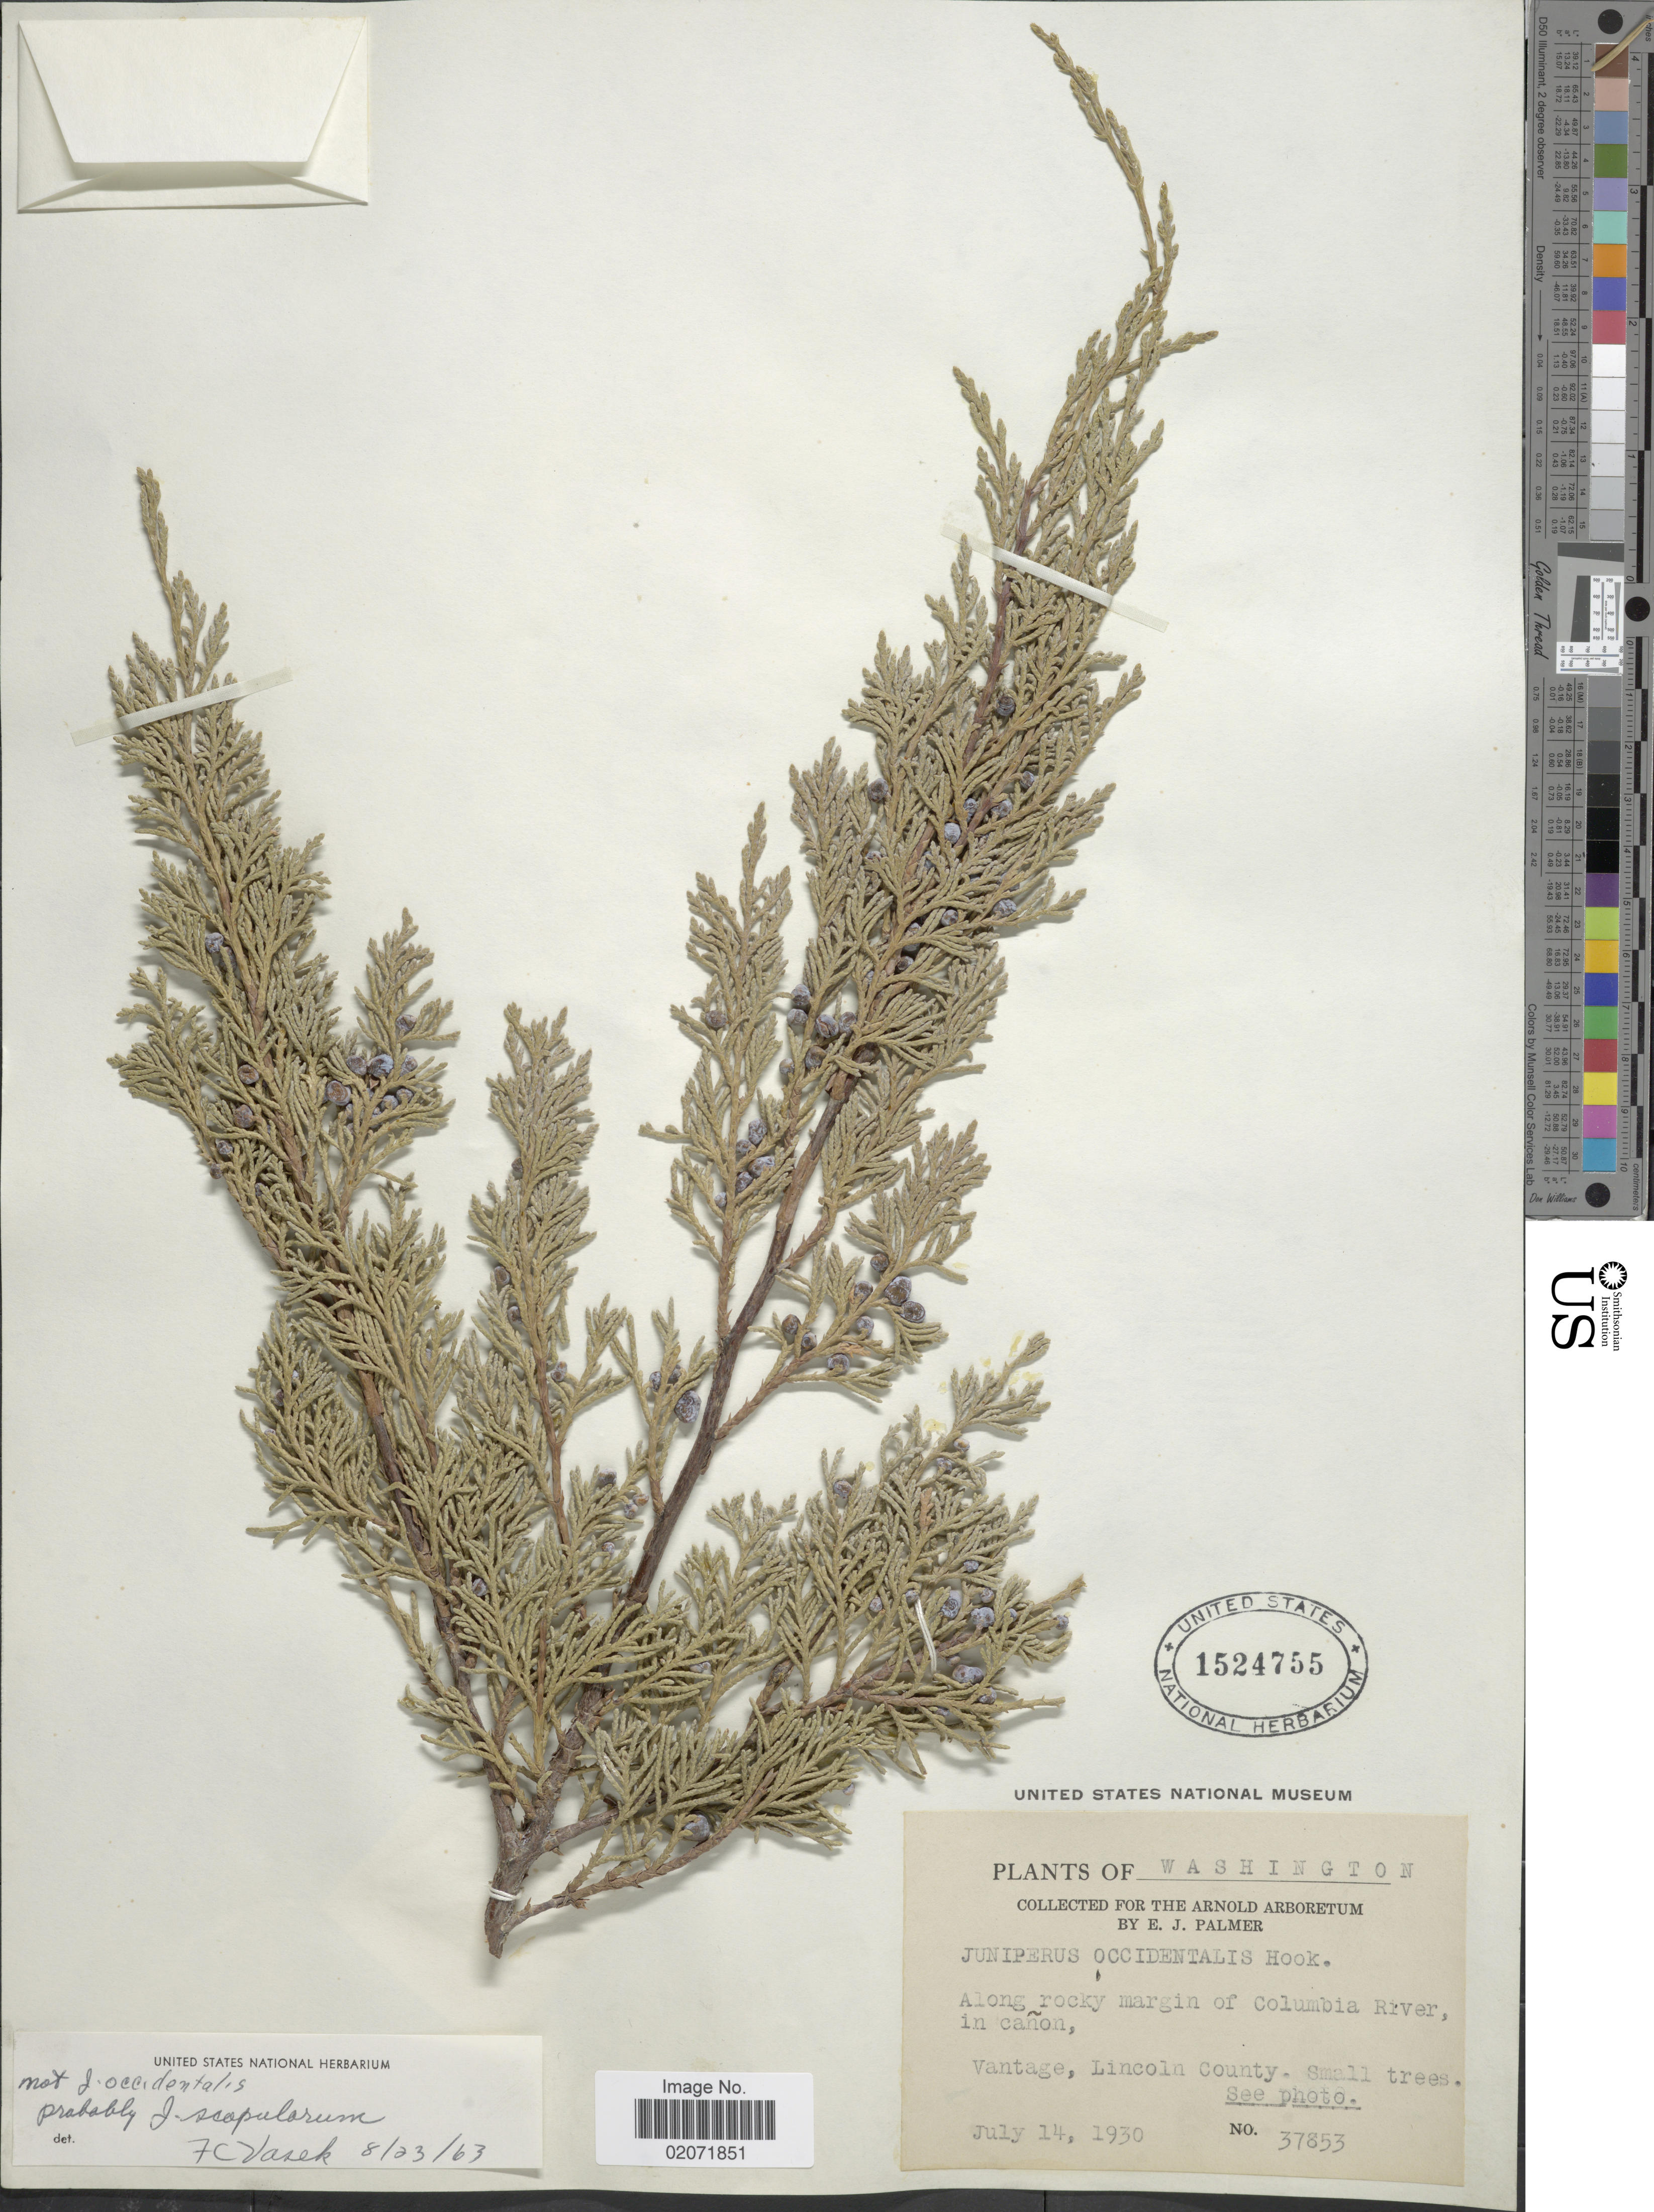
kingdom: Plantae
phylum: Tracheophyta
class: Pinopsida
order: Pinales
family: Cupressaceae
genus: Juniperus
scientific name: Juniperus scopulorum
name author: Sarg.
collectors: E. J. Palmer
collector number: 37853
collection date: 1930-07-14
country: United States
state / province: Washington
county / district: Lincoln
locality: Along rocky margin of Columbia River, in cañon, Vantage, Lincoln County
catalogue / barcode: US 1524755